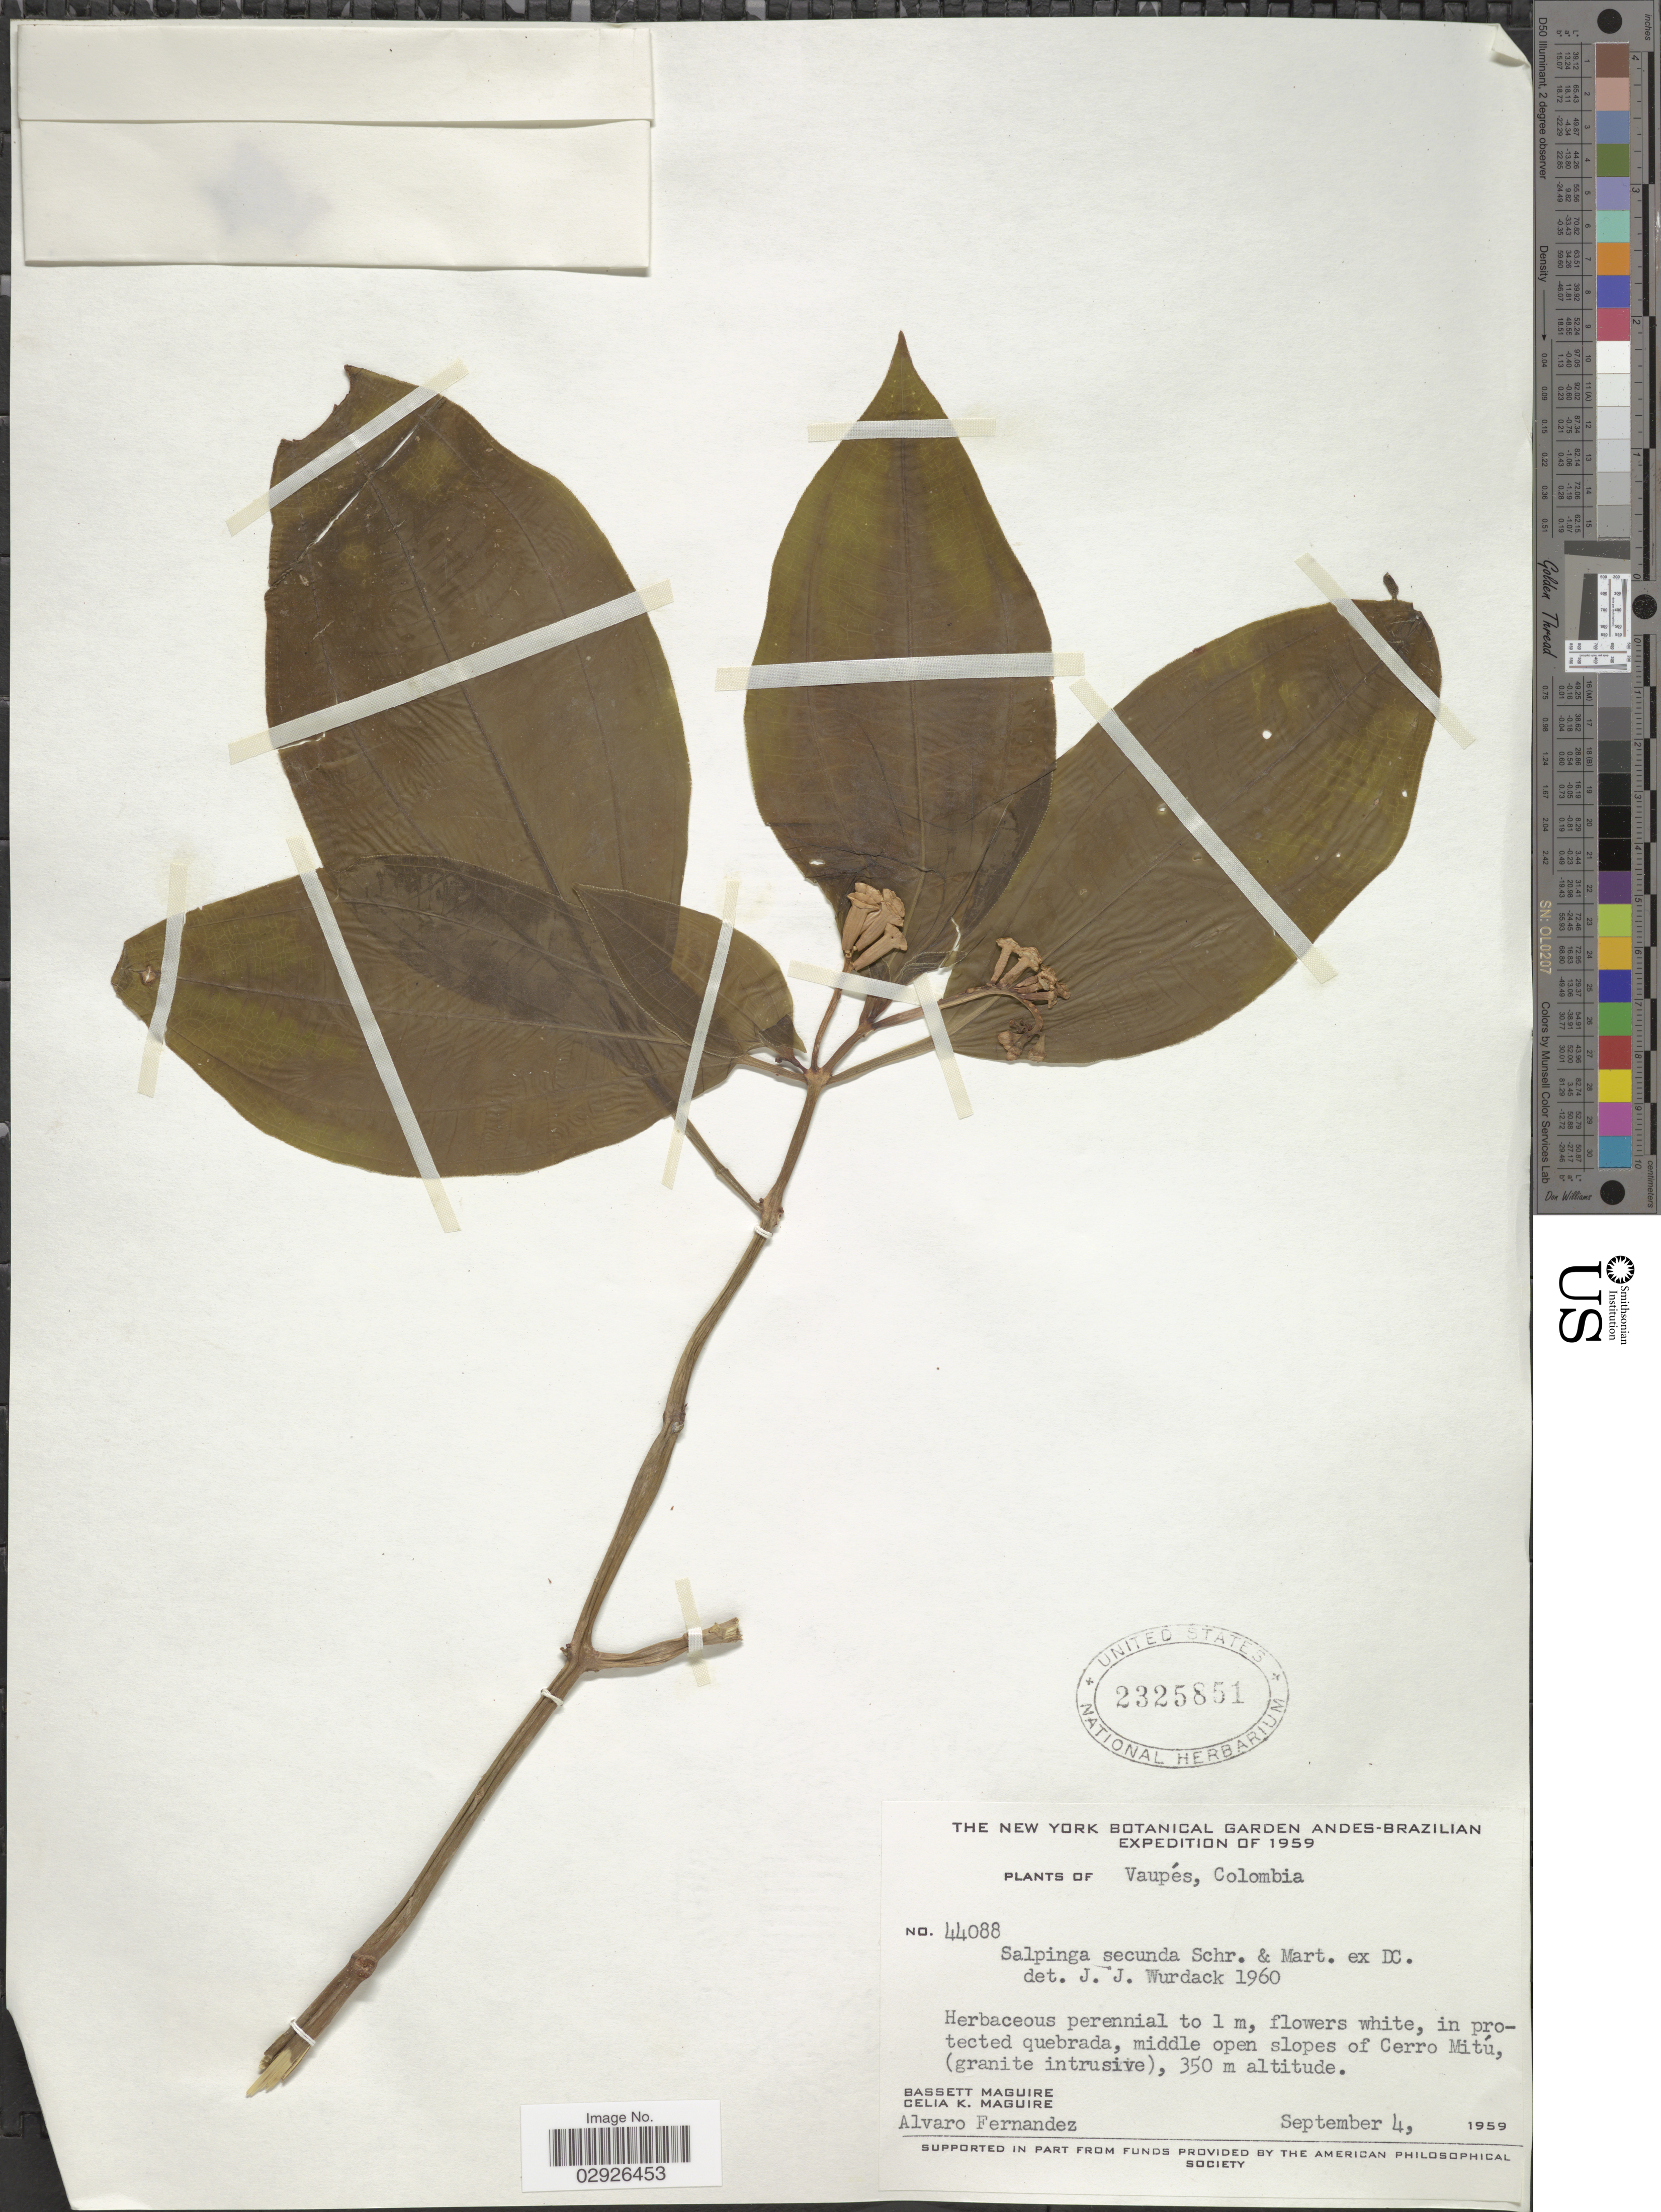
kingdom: Plantae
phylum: Tracheophyta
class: Magnoliopsida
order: Myrtales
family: Melastomataceae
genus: Salpinga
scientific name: Salpinga secunda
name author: Schrank & Mart. ex DC.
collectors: B. Maguire, C. K. Maguire & A. Fernandez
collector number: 44088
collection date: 1959-09-04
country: Colombia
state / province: Vaupés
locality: Middle open slopes of Cerro Mitú.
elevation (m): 350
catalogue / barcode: US 2325851